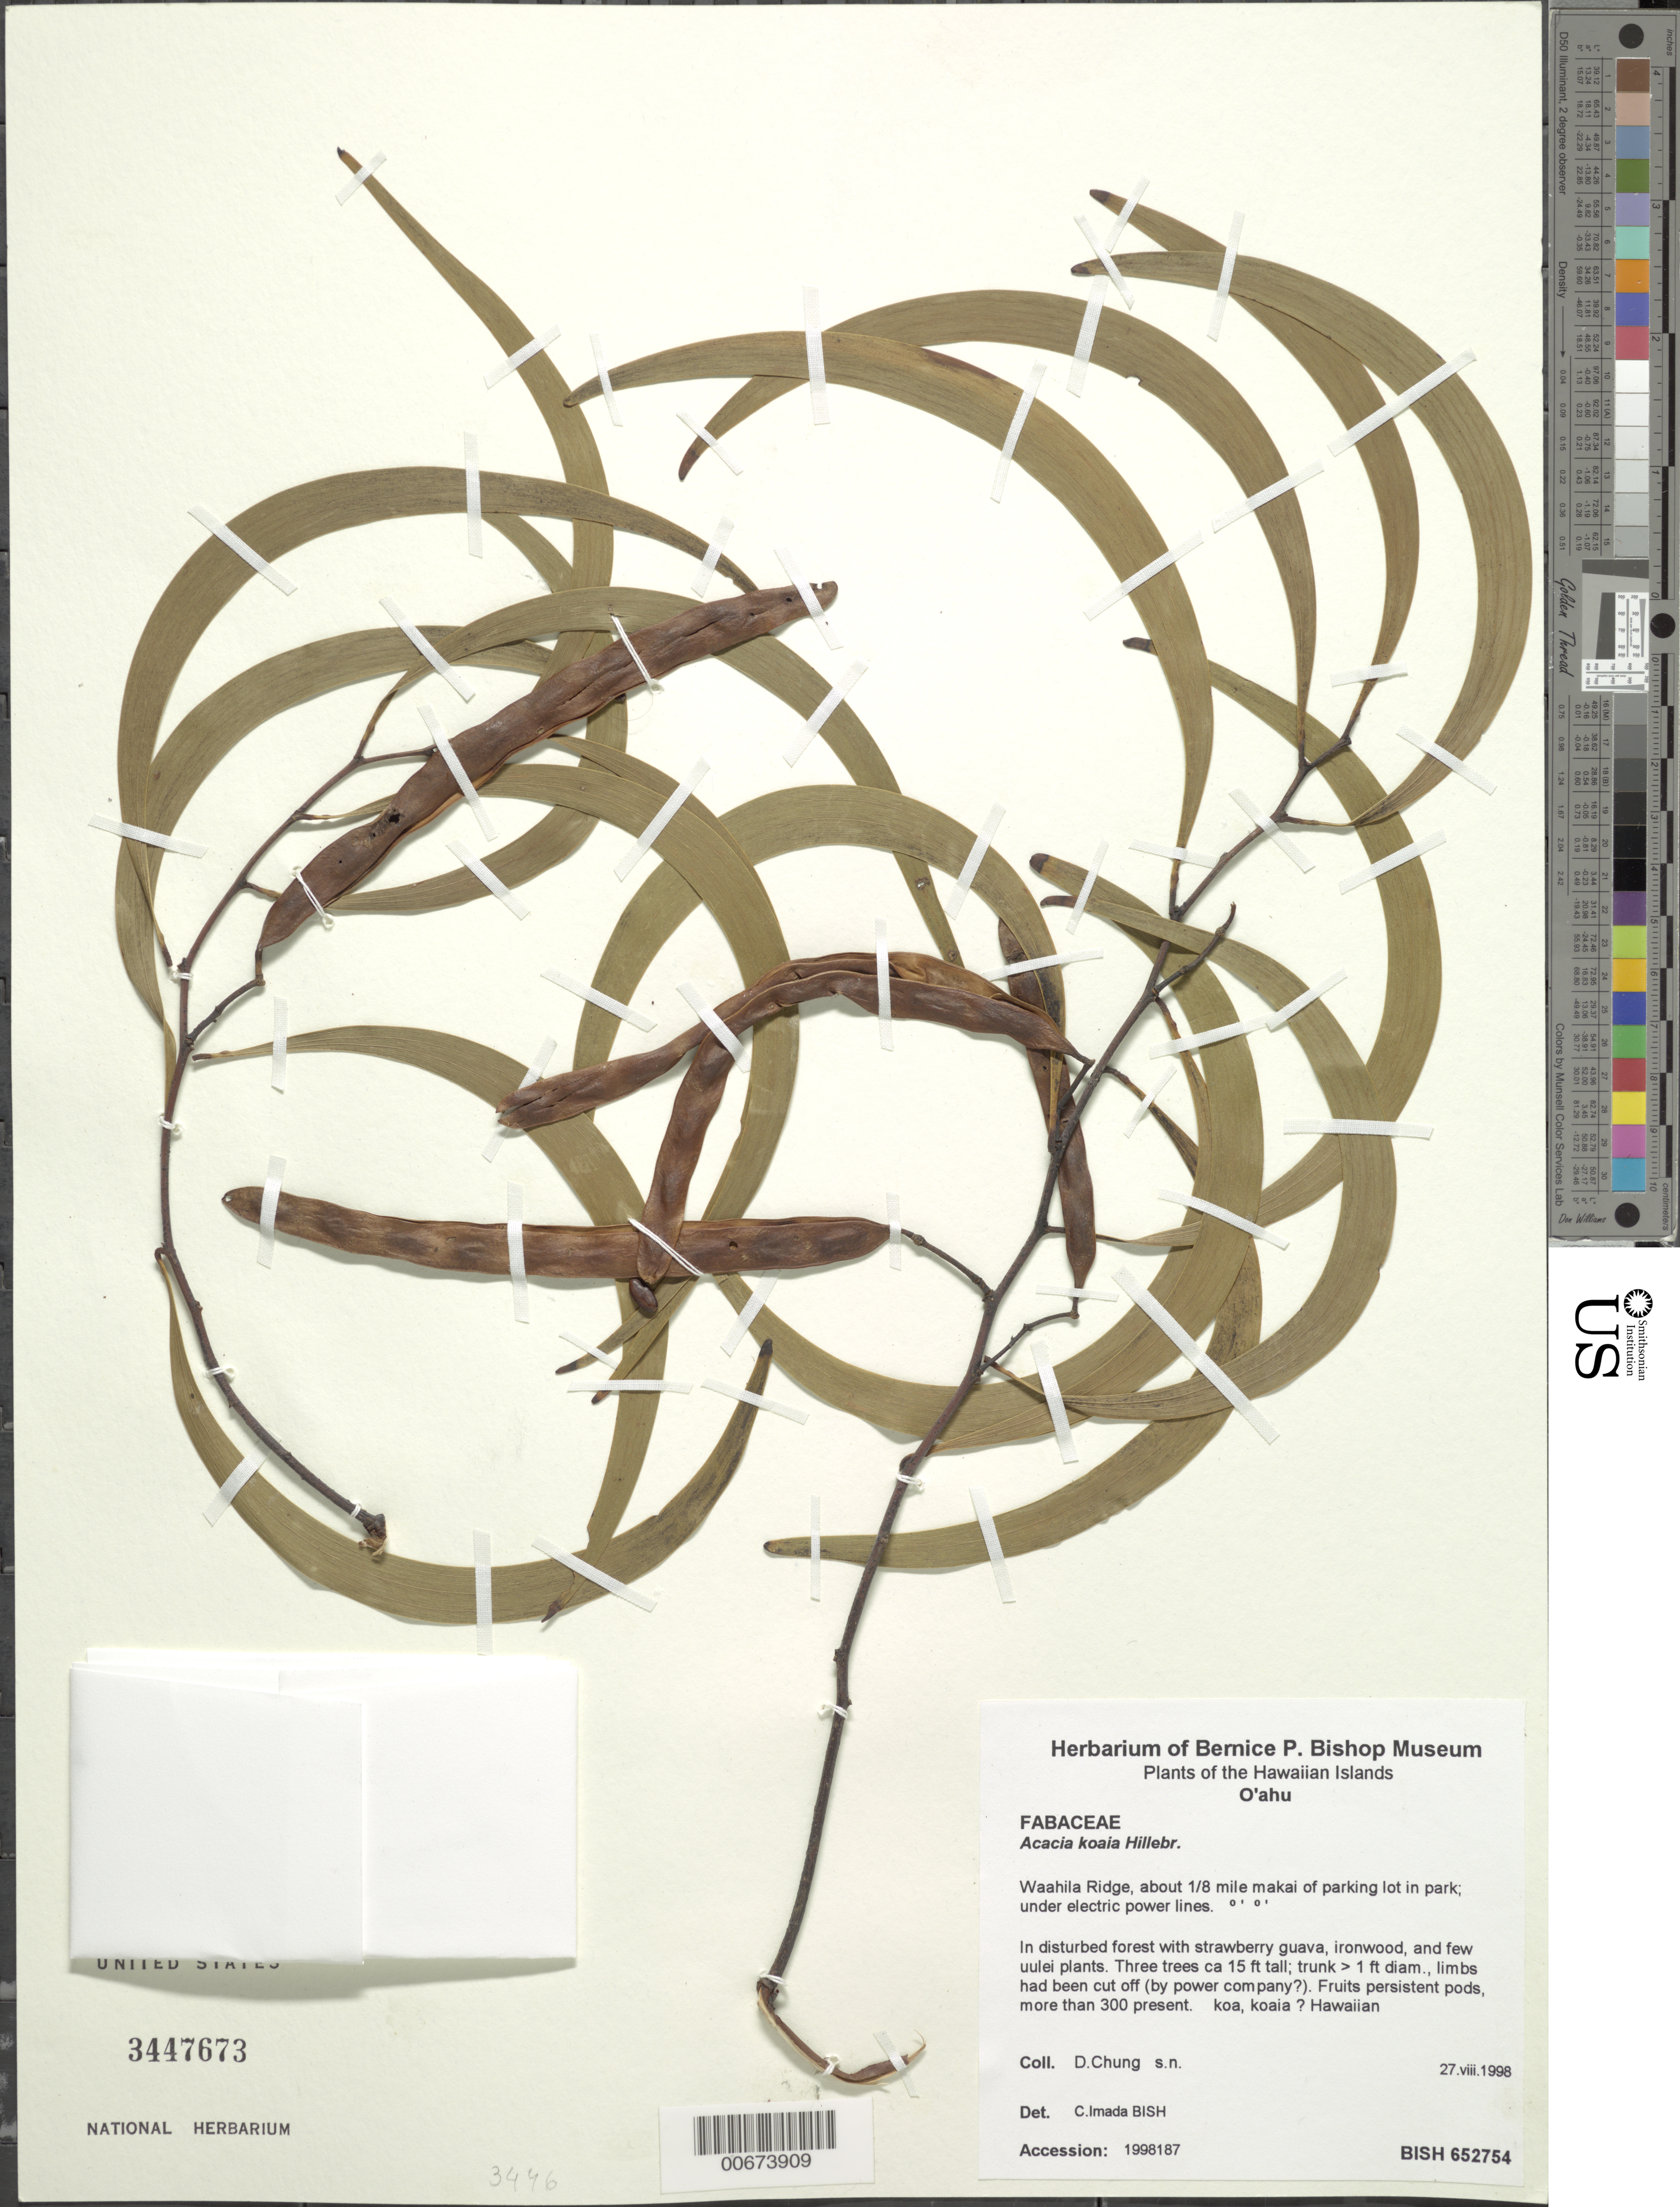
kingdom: Plantae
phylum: Tracheophyta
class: Magnoliopsida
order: Fabales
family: Fabaceae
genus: Acacia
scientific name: Acacia koaia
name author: Hillebr.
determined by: Imada, C.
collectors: D. Chung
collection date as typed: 27 Aug 1998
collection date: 1998-08-27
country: United States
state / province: Hawaii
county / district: Honolulu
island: Oahu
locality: Waahila Ridge, about 1/8 mil makai of parking lot in park; under electric power lines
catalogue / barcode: US 3447673